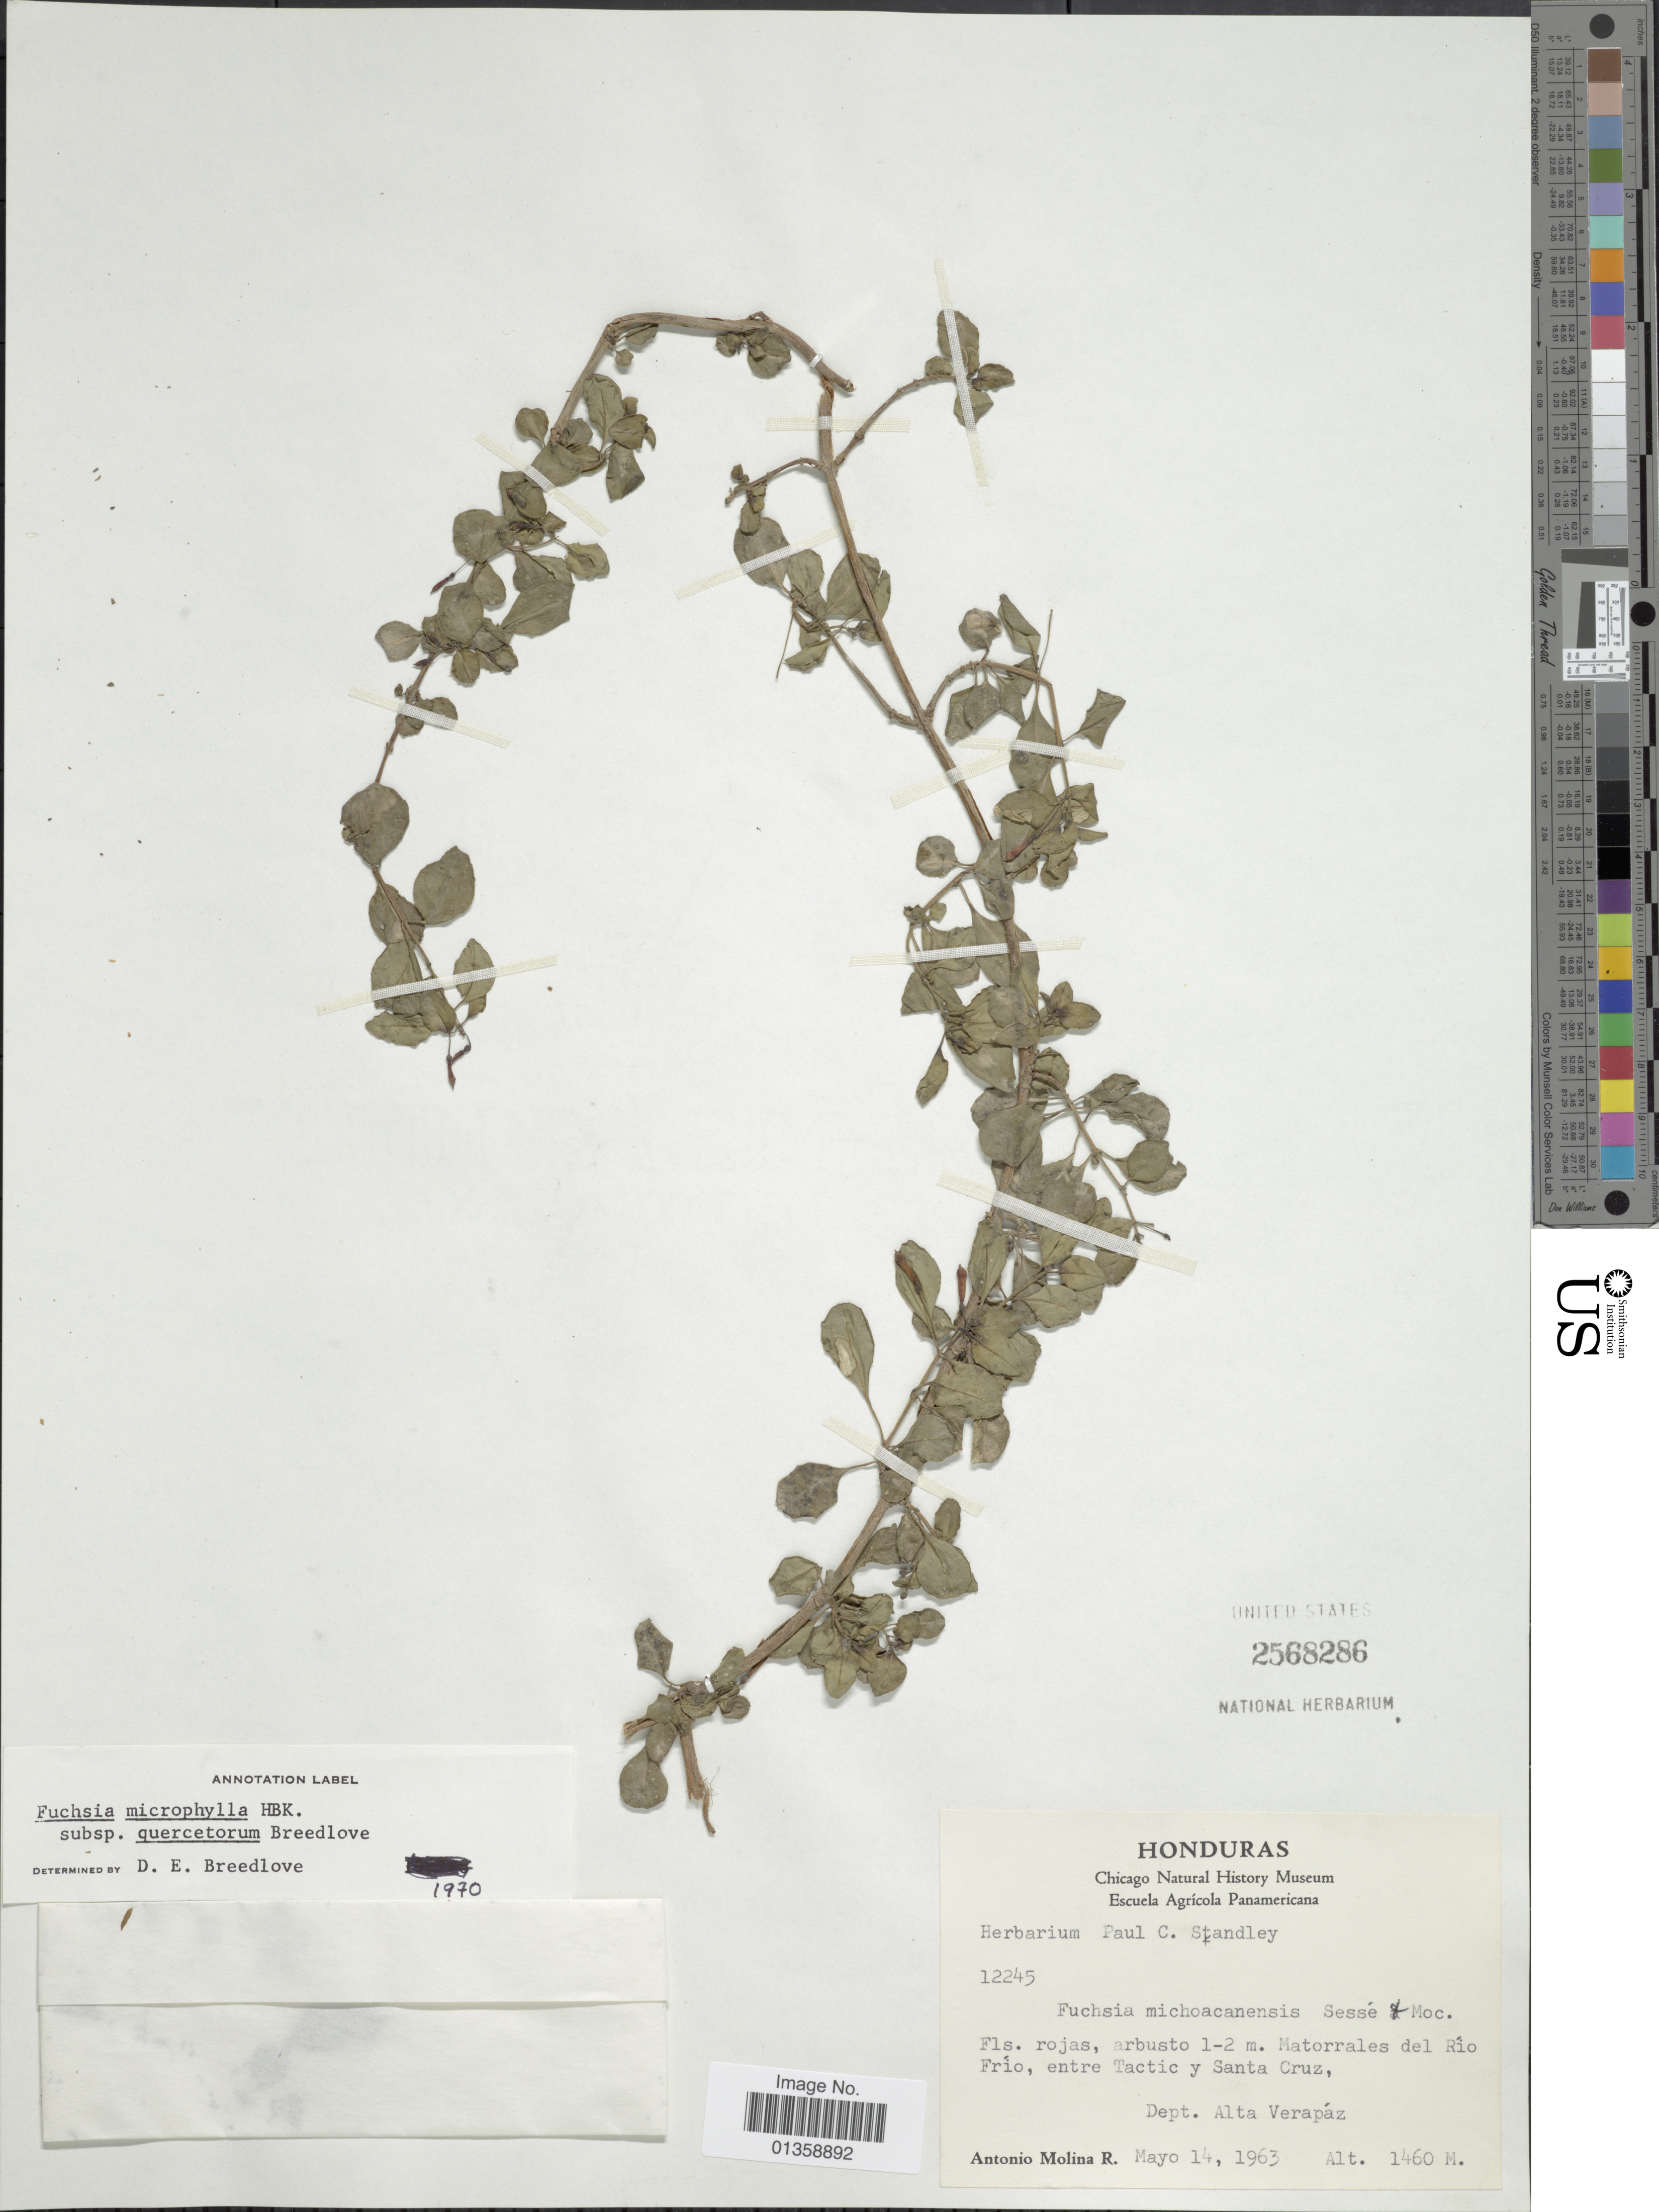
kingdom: Plantae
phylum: Tracheophyta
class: Magnoliopsida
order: Myrtales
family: Onagraceae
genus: Fuchsia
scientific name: Fuchsia microphylla subsp. quercetorum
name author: Breedlove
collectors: A. Molina R.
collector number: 12245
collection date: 1963-05-14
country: Guatemala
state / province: Alta Verapaz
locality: Matorrales del Río Frío, entre Tactic y Santa Cruz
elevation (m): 1460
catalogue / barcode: US 2568286